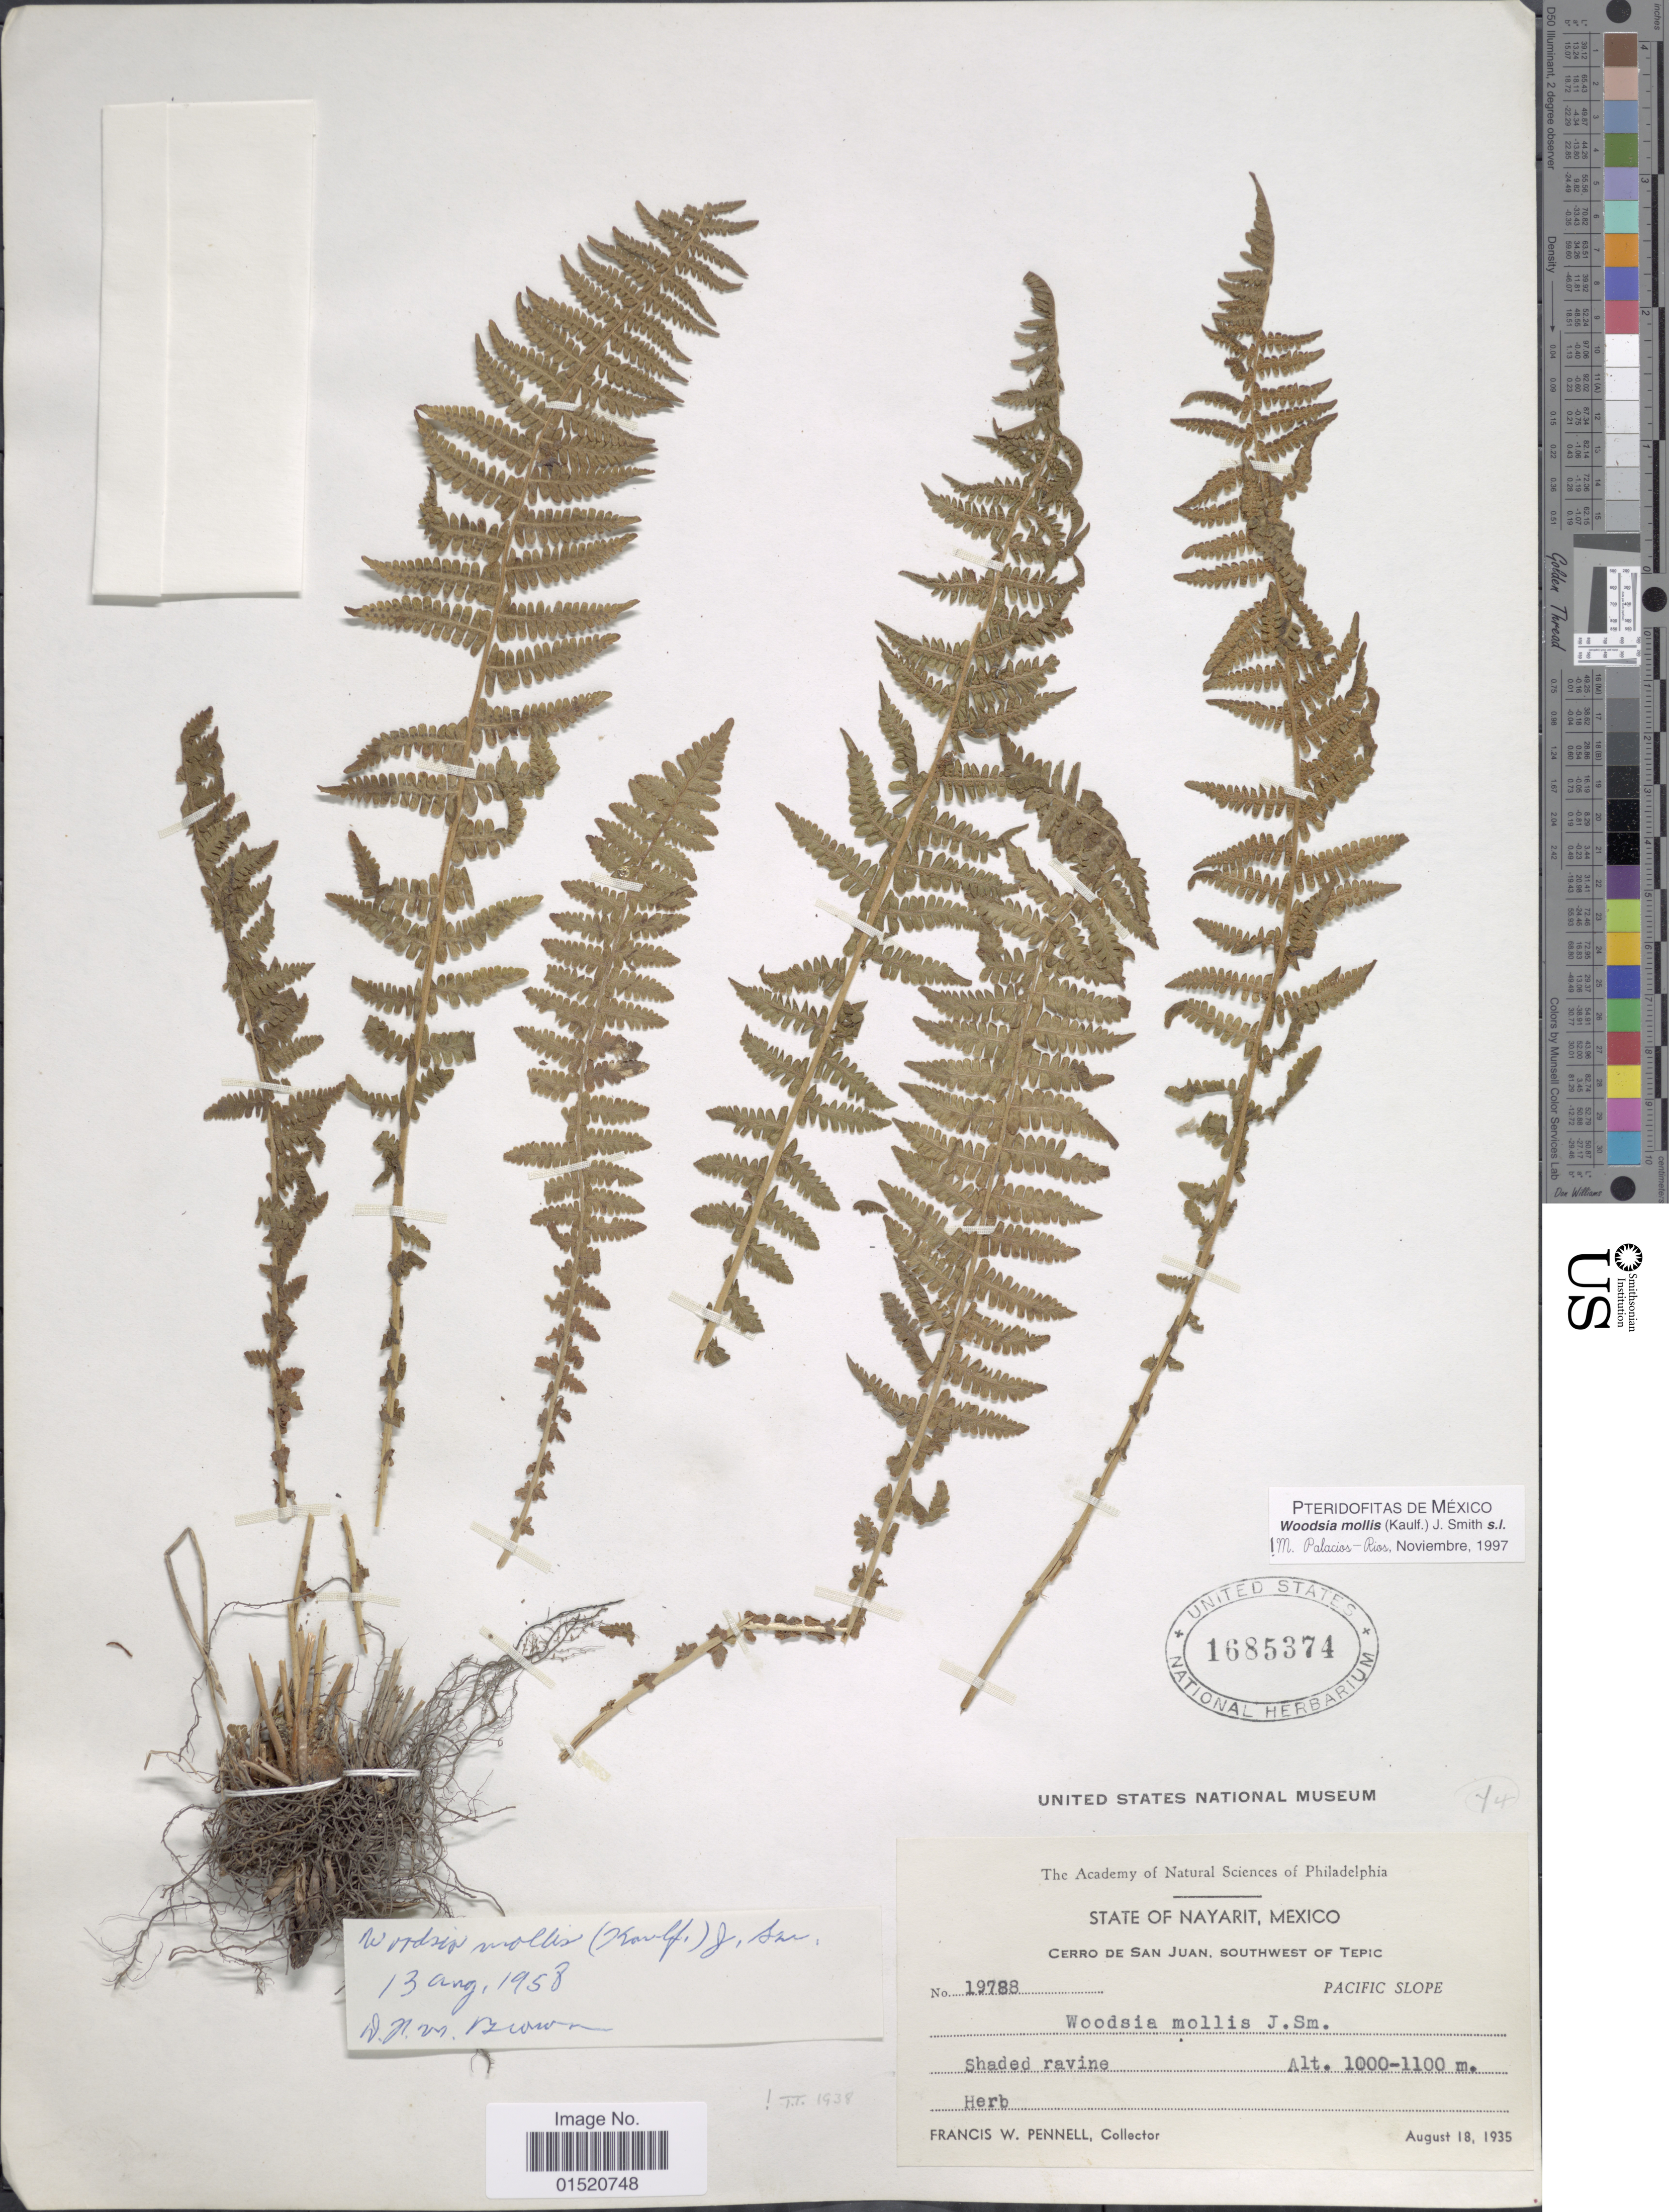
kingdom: Plantae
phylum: Tracheophyta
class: Polypodiopsida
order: Polypodiales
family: Woodsiaceae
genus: Woodsia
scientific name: Woodsia mollis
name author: (Kaulf.) J. Sm.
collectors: F. W. Pennell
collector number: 19788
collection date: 1935-08-18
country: Mexico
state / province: Nayarit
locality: Cerro de San Juan, Southwest of tepic, Pacific Slope, Shaded ravine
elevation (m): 1000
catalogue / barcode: US 1685374